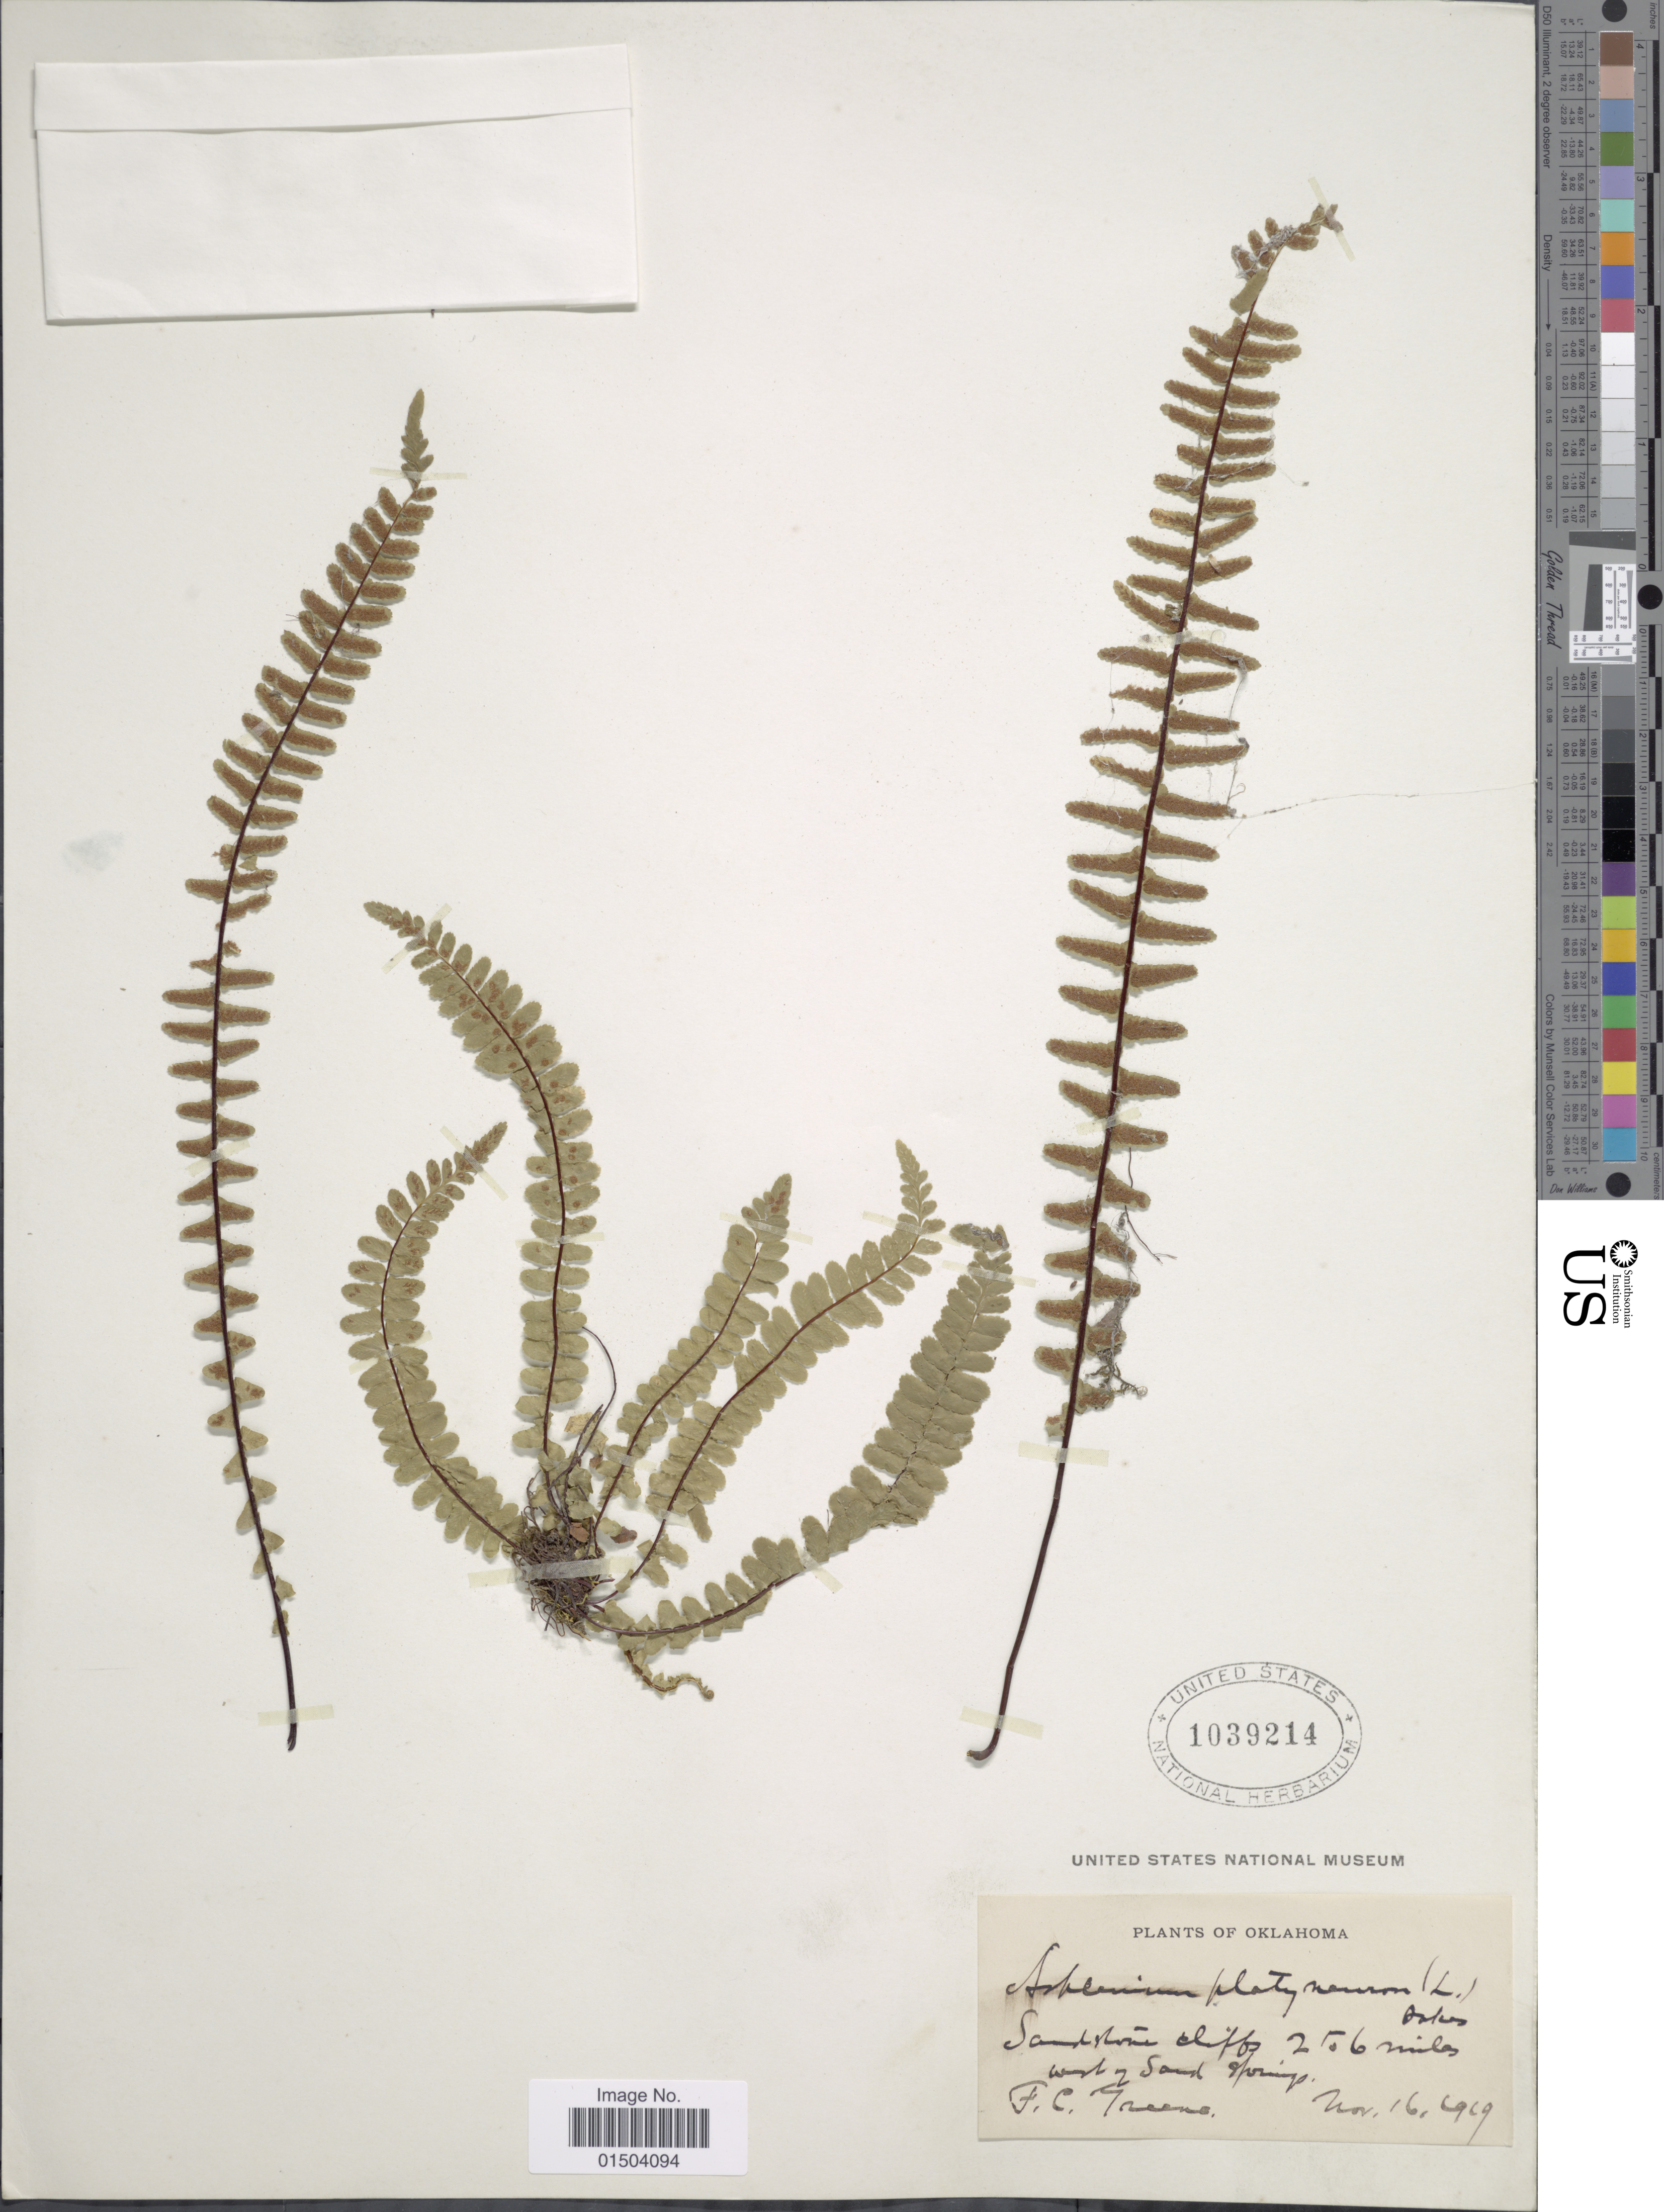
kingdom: Plantae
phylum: Tracheophyta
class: Polypodiopsida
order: Polypodiales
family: Aspleniaceae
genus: Asplenium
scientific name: Asplenium platyneuron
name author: (L.) Britton, Stearns & Poggenb.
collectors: F. C. Greene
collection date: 1919-11-16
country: United States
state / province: Oklahoma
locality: Sandstone cliffs 25.6 miles west of Sand Springs.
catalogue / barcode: US 1039214